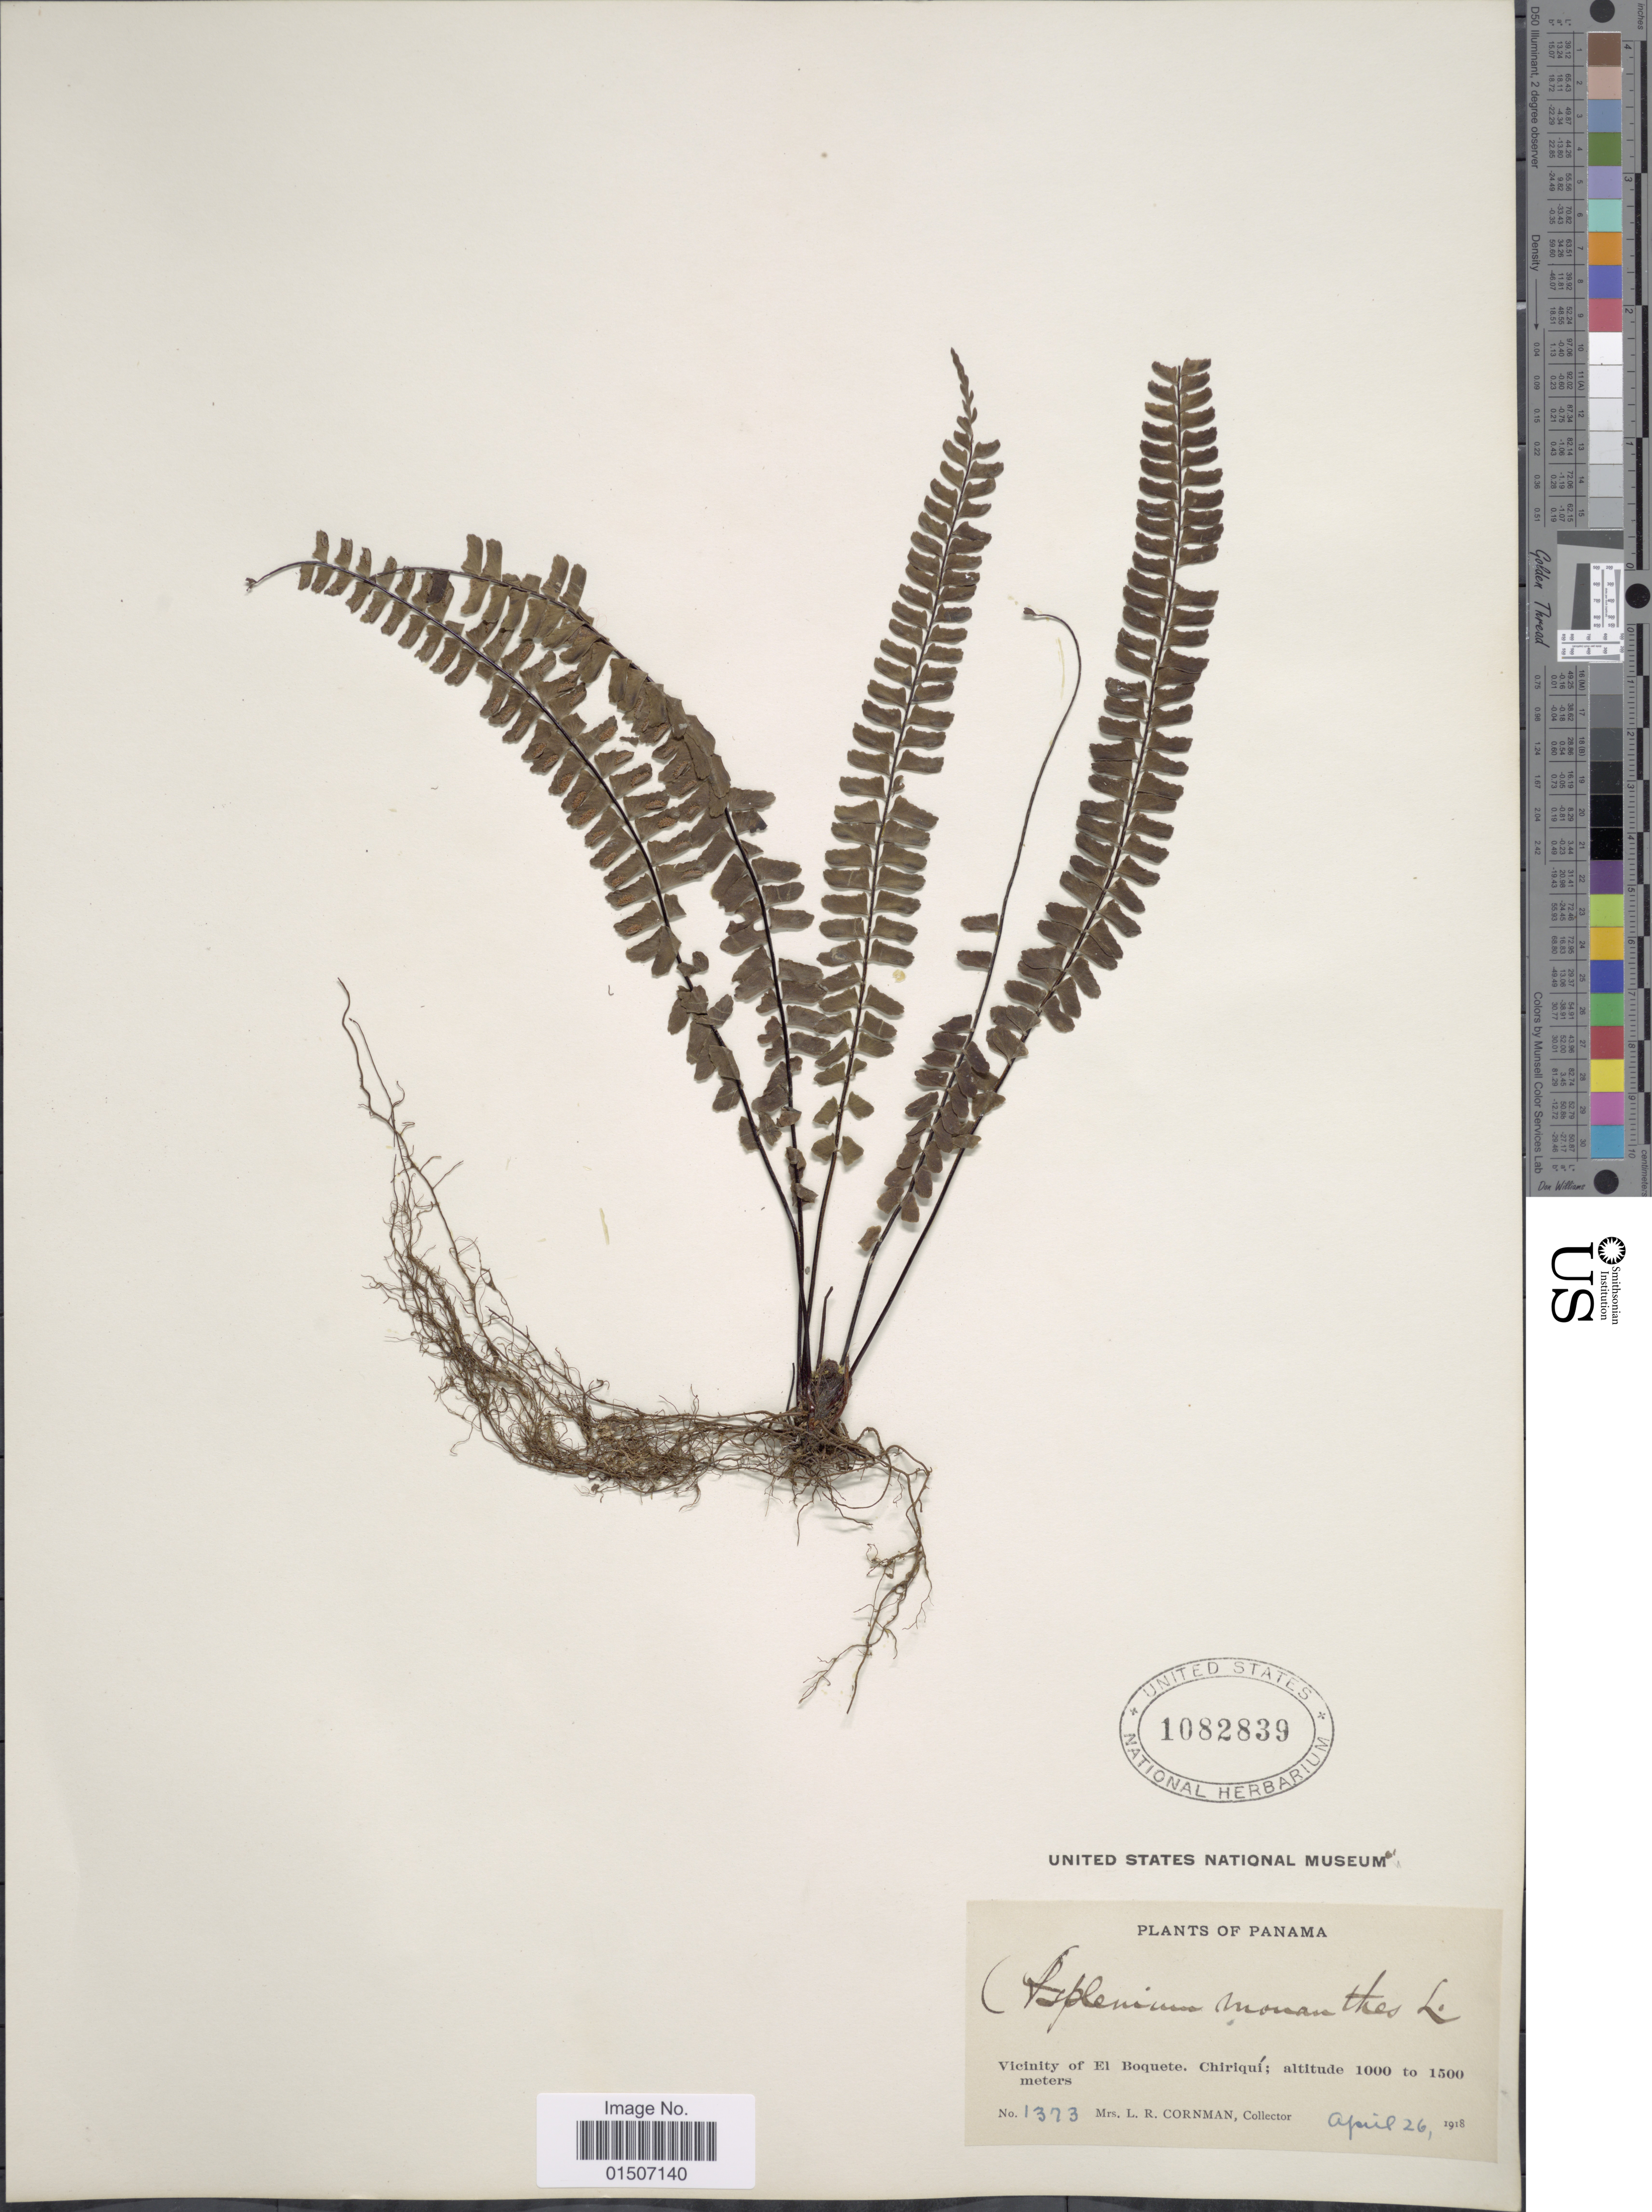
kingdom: Plantae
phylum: Tracheophyta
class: Polypodiopsida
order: Polypodiales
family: Aspleniaceae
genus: Asplenium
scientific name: Asplenium monanthes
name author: L.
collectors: L. Cornman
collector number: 1373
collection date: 1918-04-26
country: Panama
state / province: Chiriqui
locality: Vicinity of El Boquete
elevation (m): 1000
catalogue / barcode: US 1082839